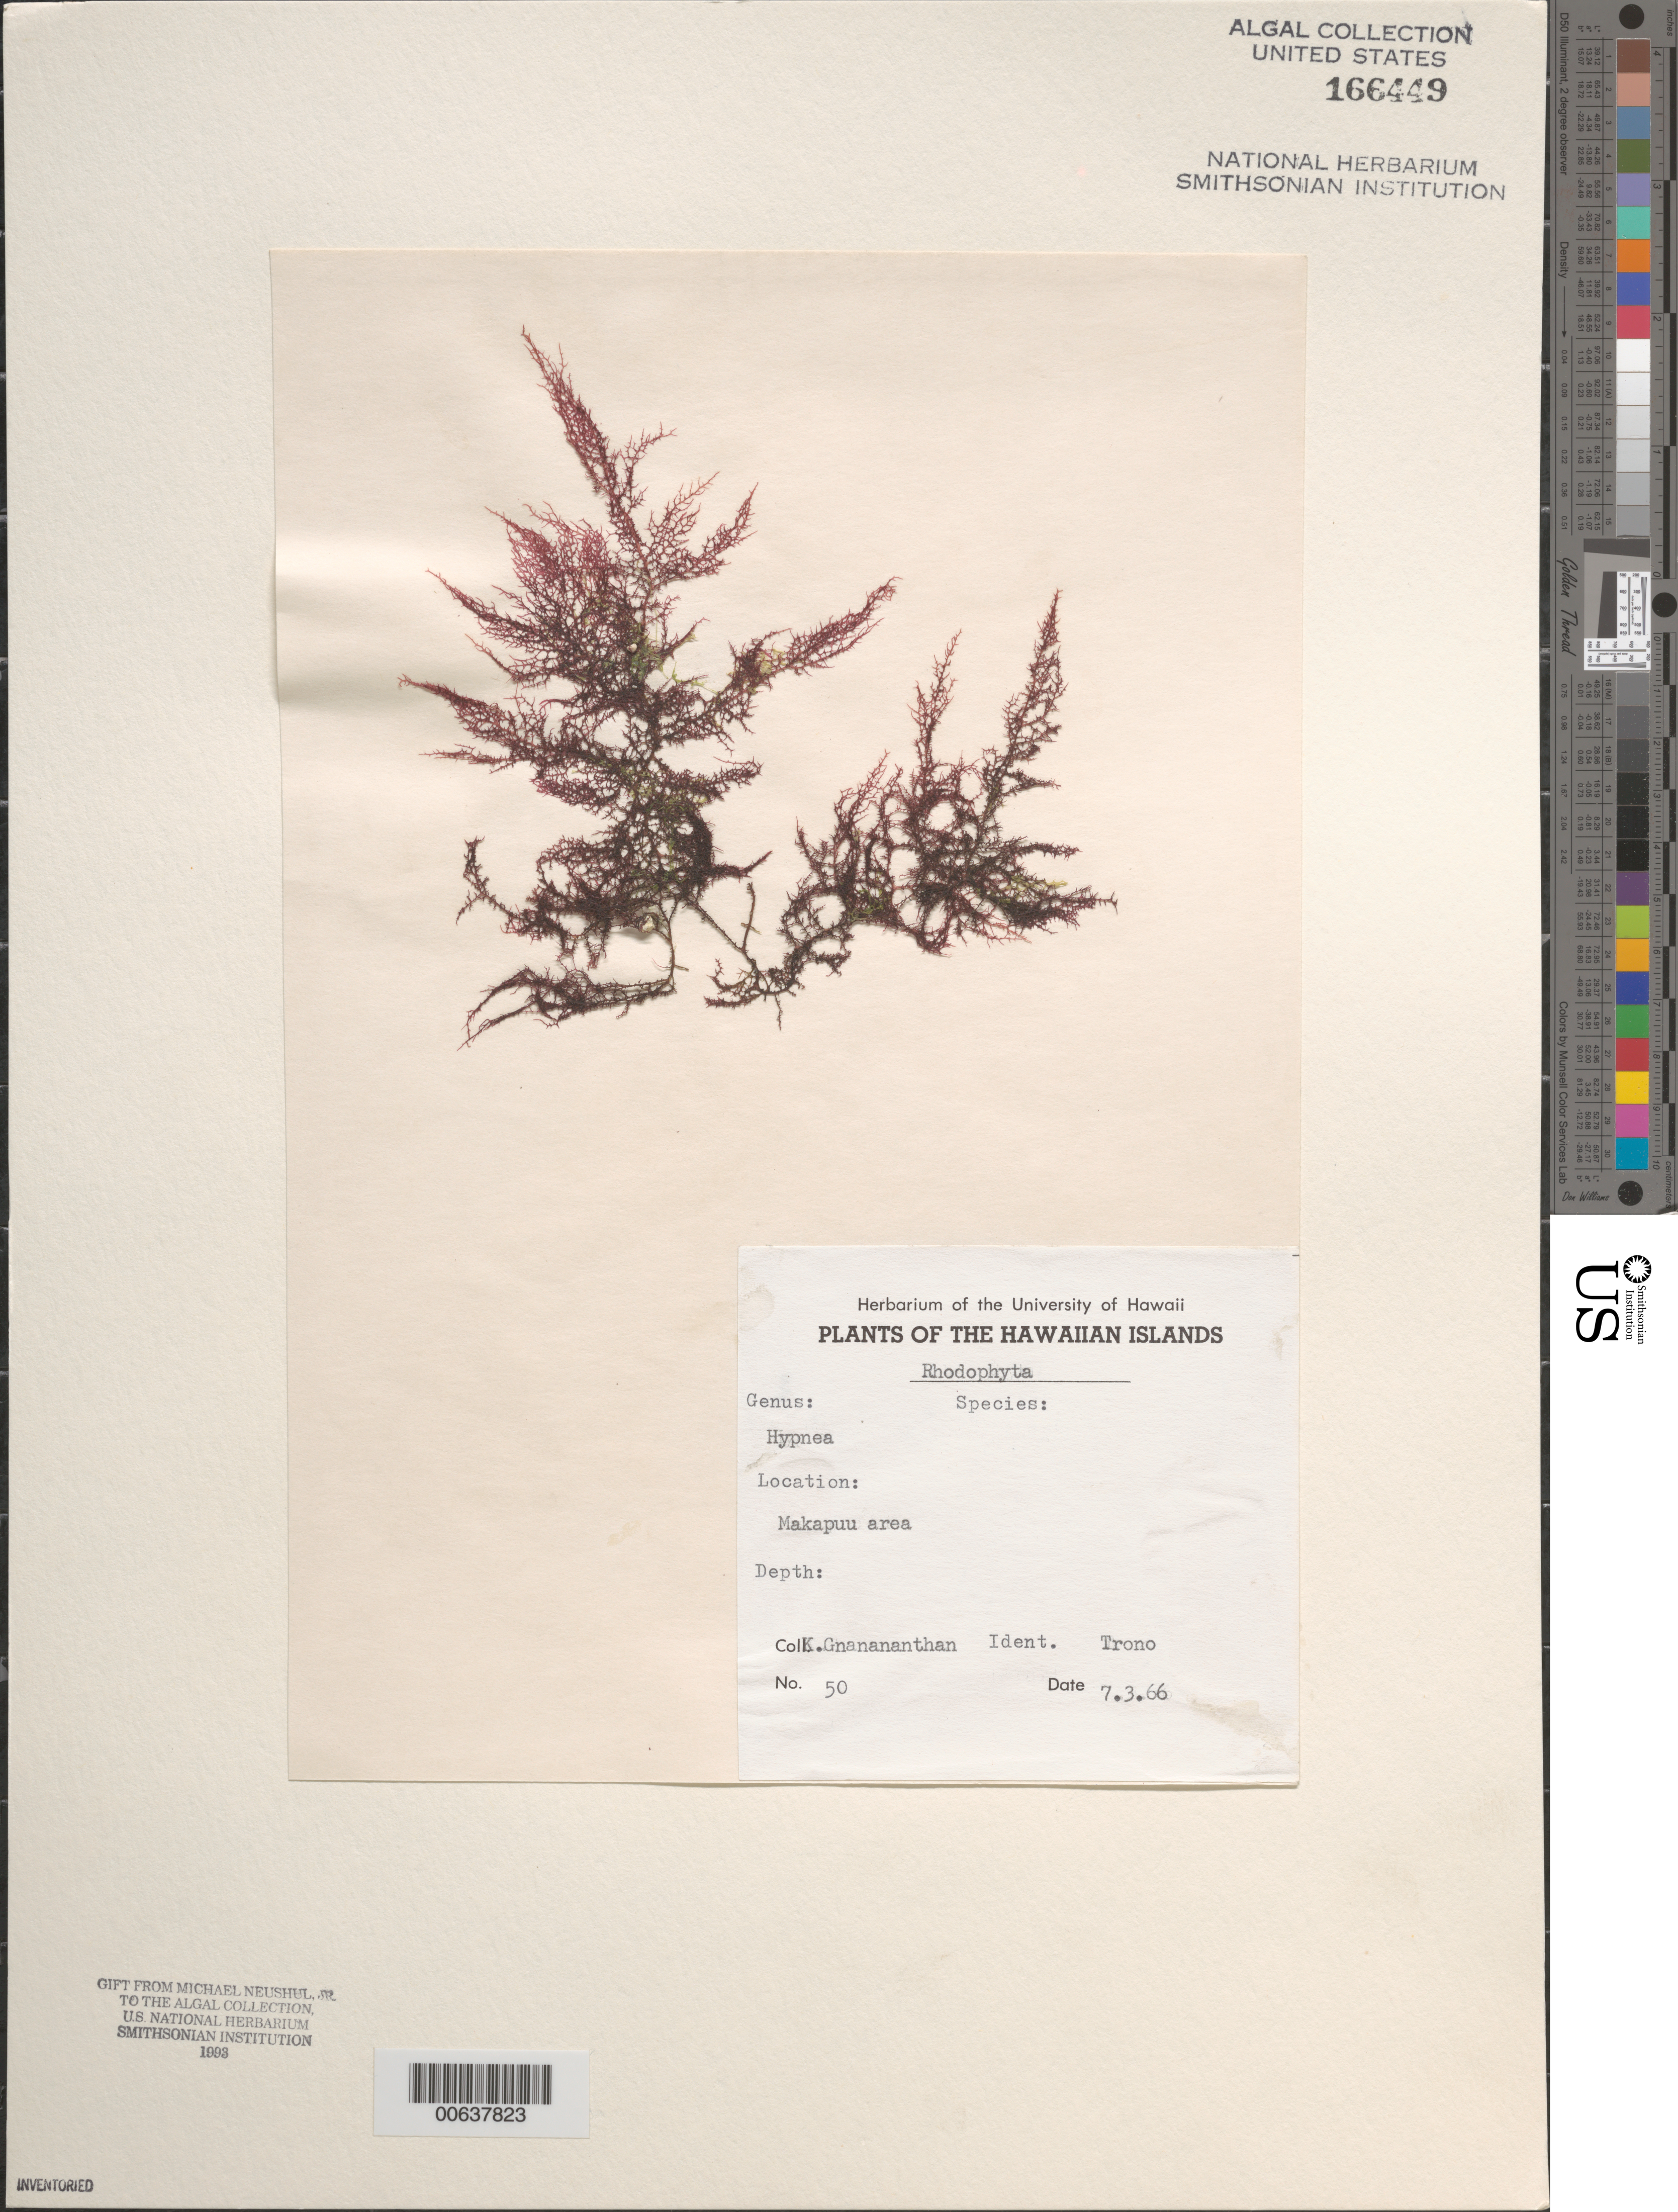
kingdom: Plantae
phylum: Rhodophyta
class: Florideophyceae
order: Gigartinales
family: Cystocloniaceae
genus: Hypnea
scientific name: Hypnea sp.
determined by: Trono, Gavino C., Jr.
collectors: K. Gnanananthan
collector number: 50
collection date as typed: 03 Jul 1966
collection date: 1966-07-03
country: United States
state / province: Hawaii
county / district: Honolulu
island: Oahu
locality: Makapuu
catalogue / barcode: US 166449